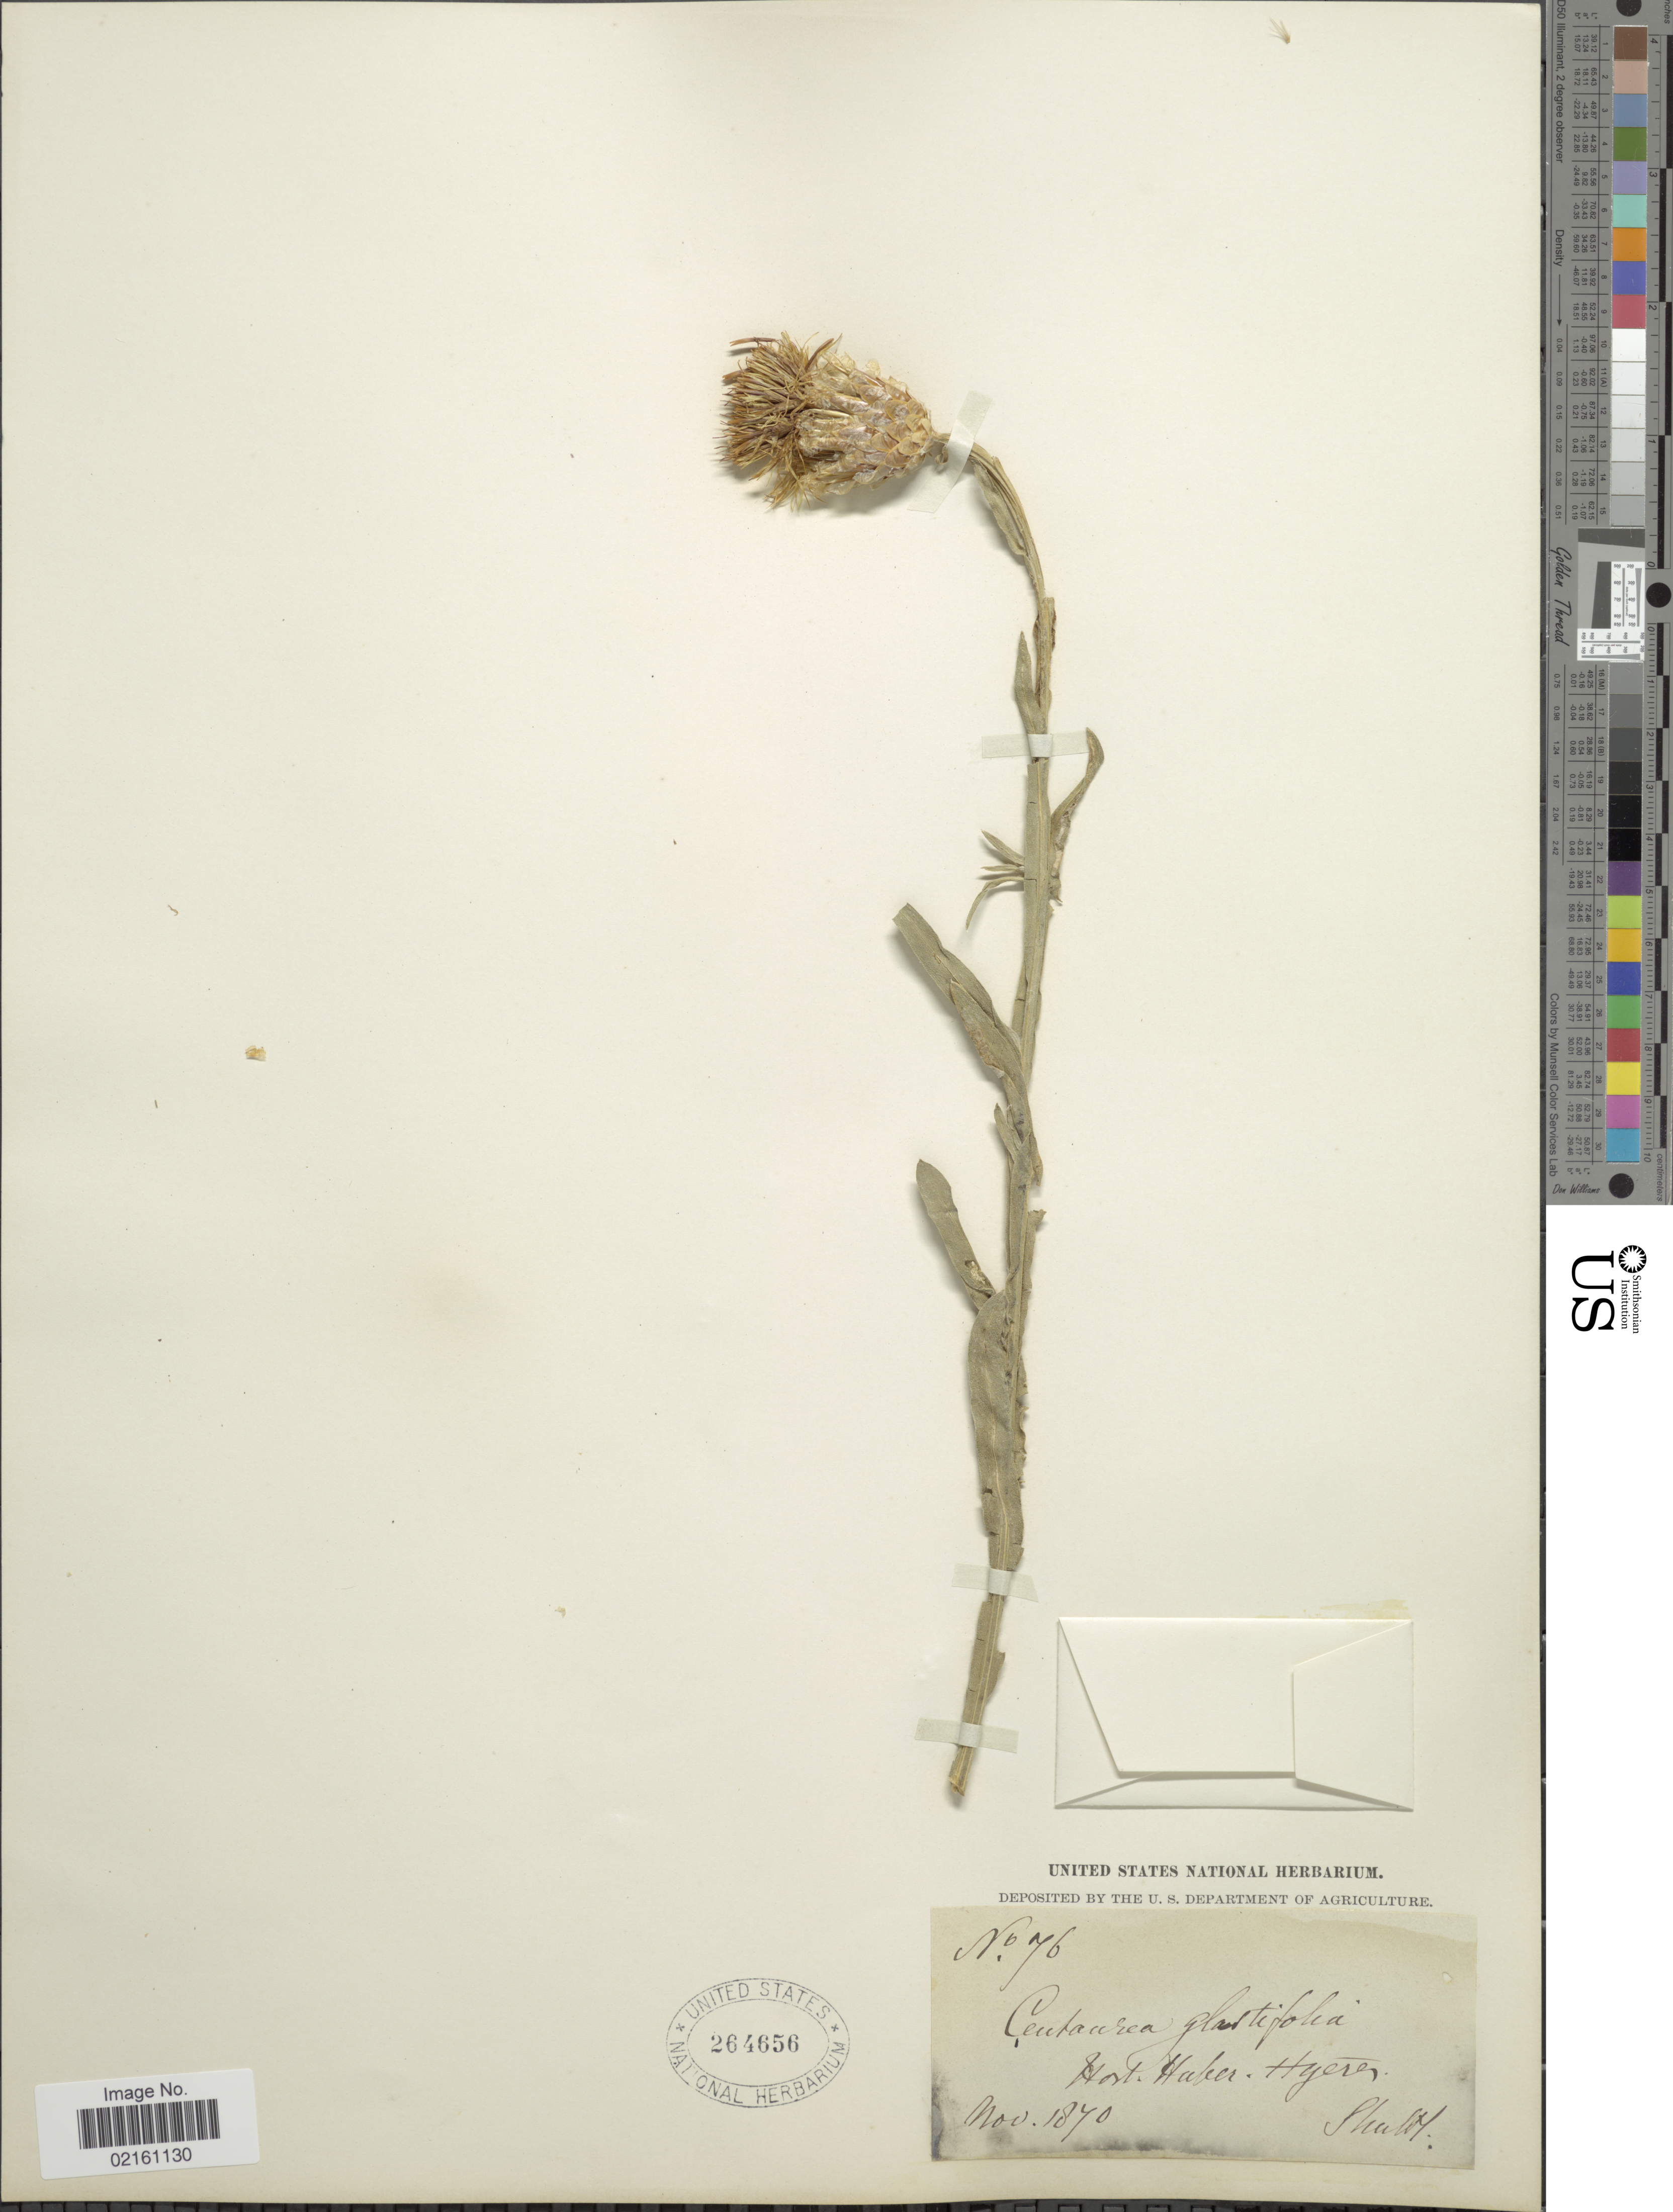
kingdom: Plantae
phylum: Tracheophyta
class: Magnoliopsida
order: Asterales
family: Asteraceae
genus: Centaurea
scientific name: Centaurea glastifolia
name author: L.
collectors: -. Shultz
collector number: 76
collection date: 1870-11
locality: Hort Haber Hyeres [interpreted]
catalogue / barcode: US 264656